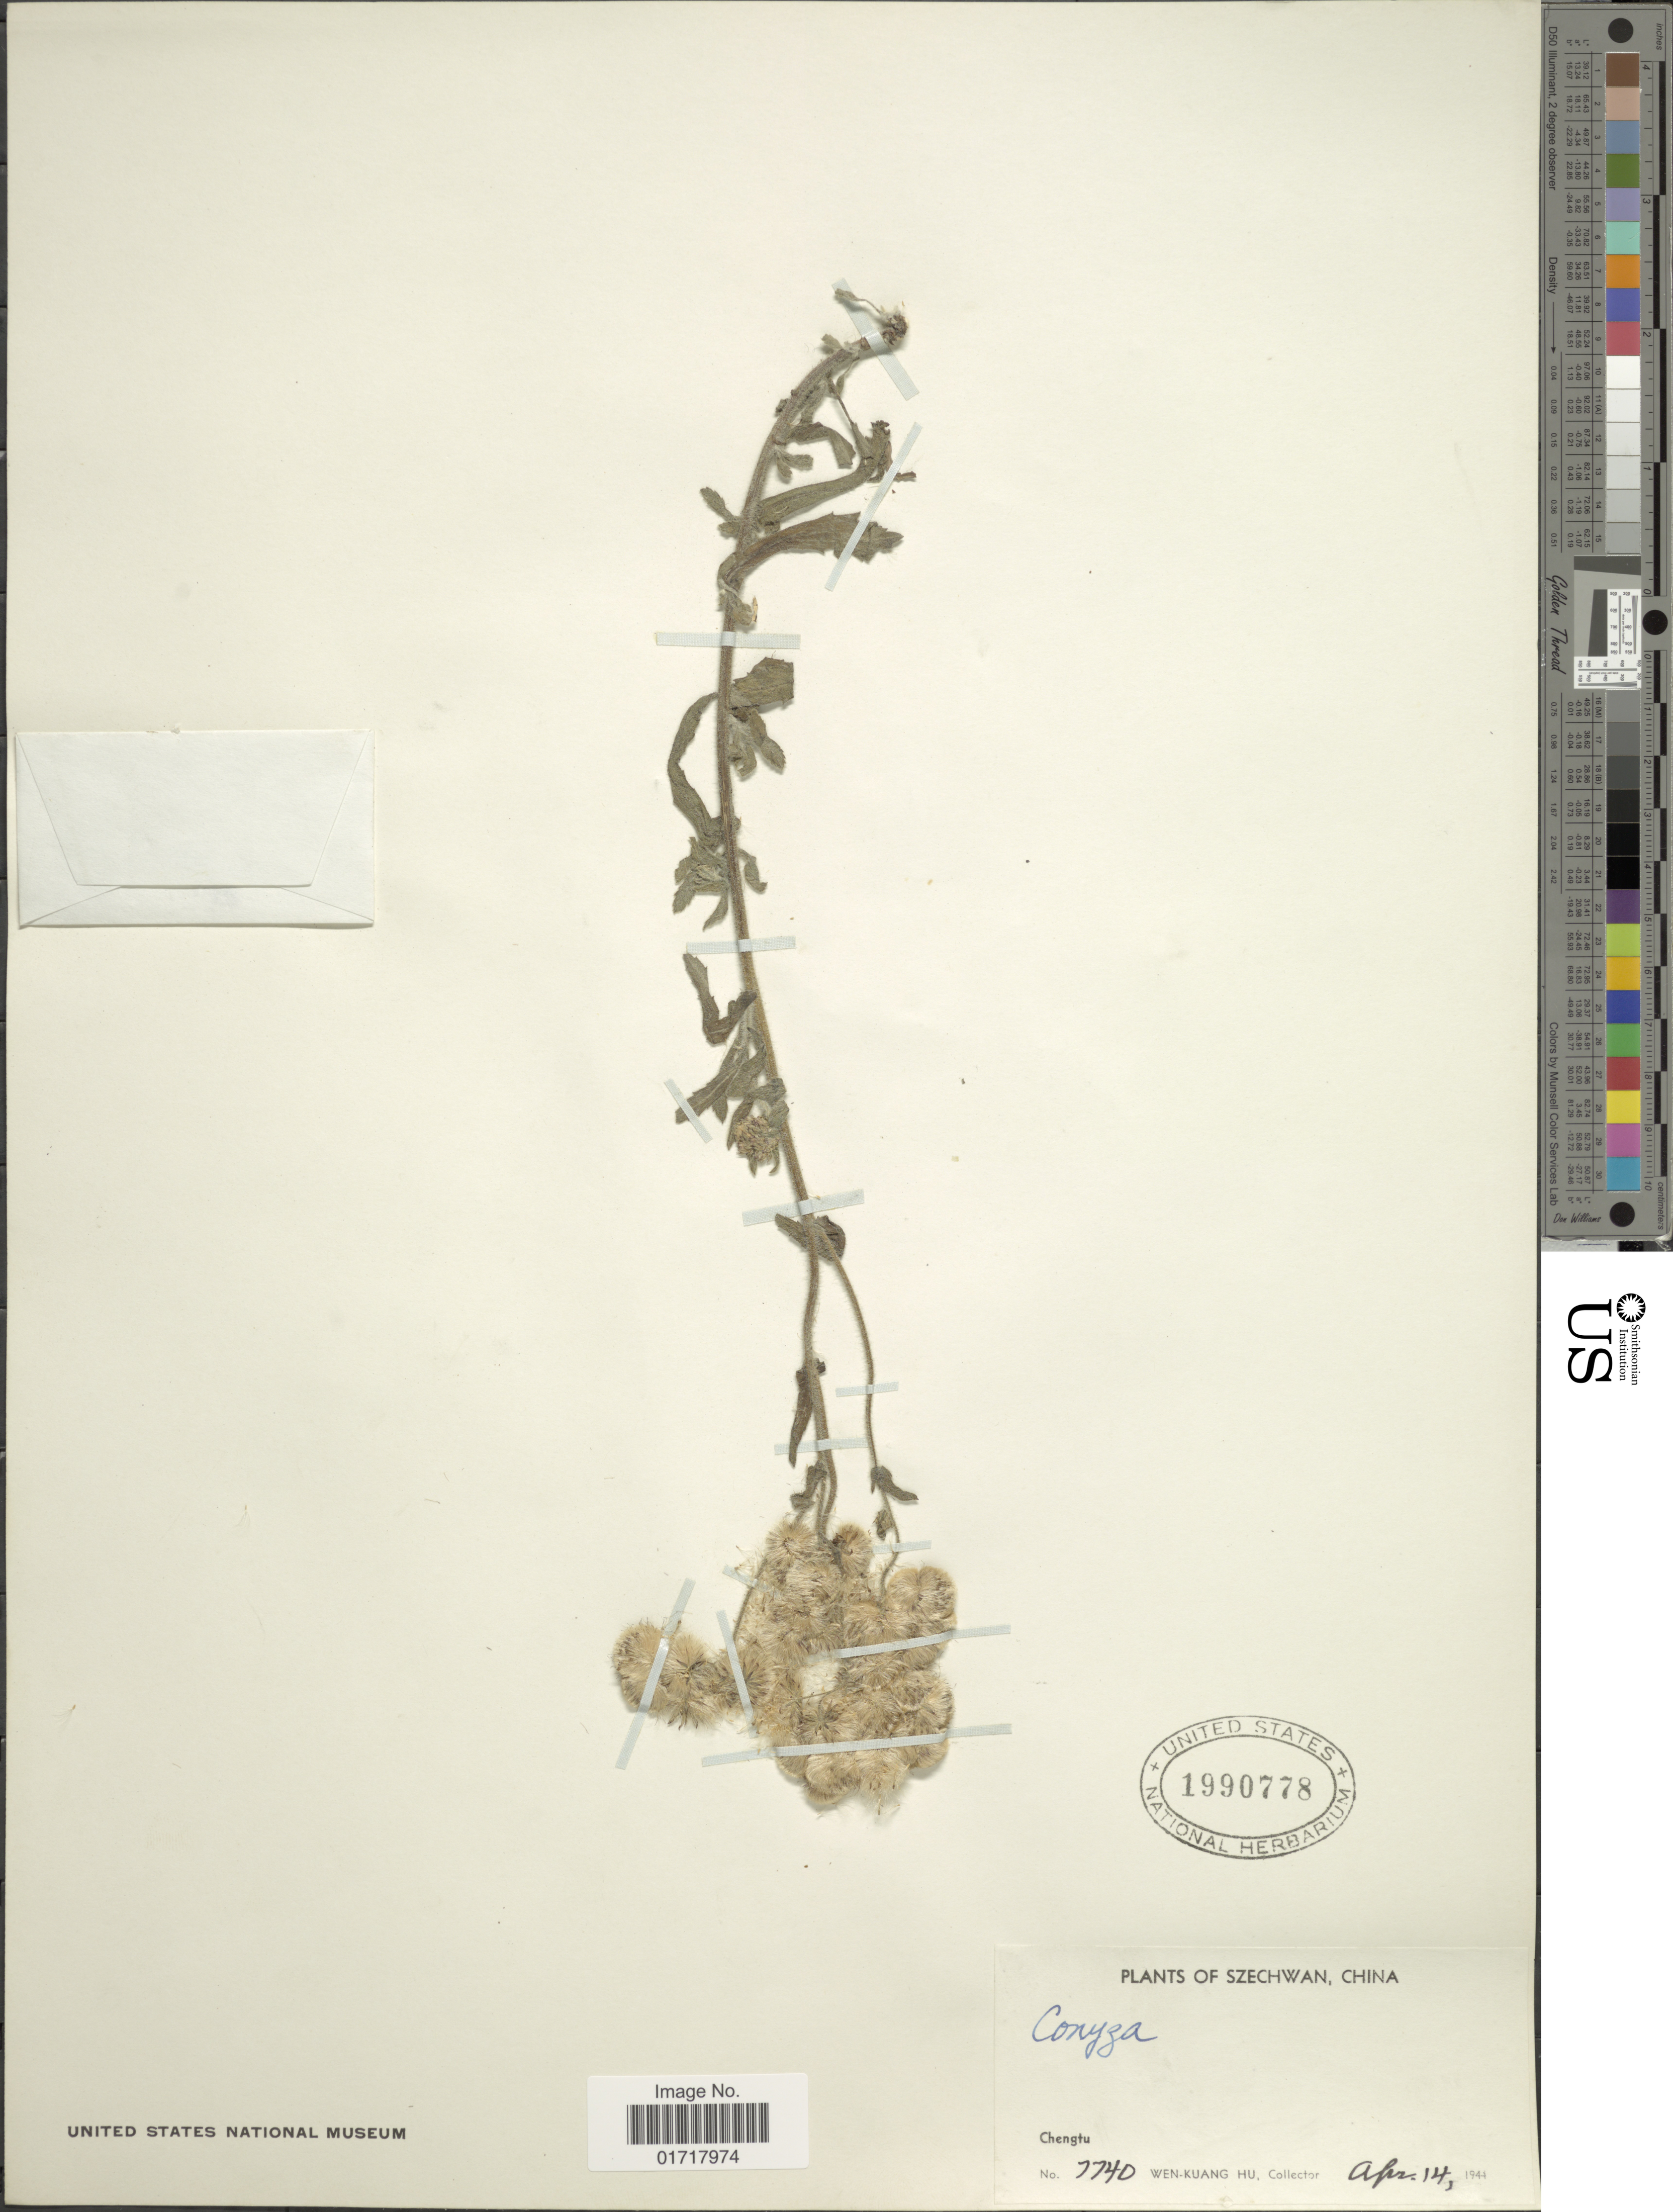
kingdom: Plantae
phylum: Tracheophyta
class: Magnoliopsida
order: Asterales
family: Asteraceae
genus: Conyza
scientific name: Conyza sp.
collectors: W. K. Hu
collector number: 7740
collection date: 1944-04-14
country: China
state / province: Sichuan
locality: Szechwan, China. Chengtu.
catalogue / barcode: US 1990778